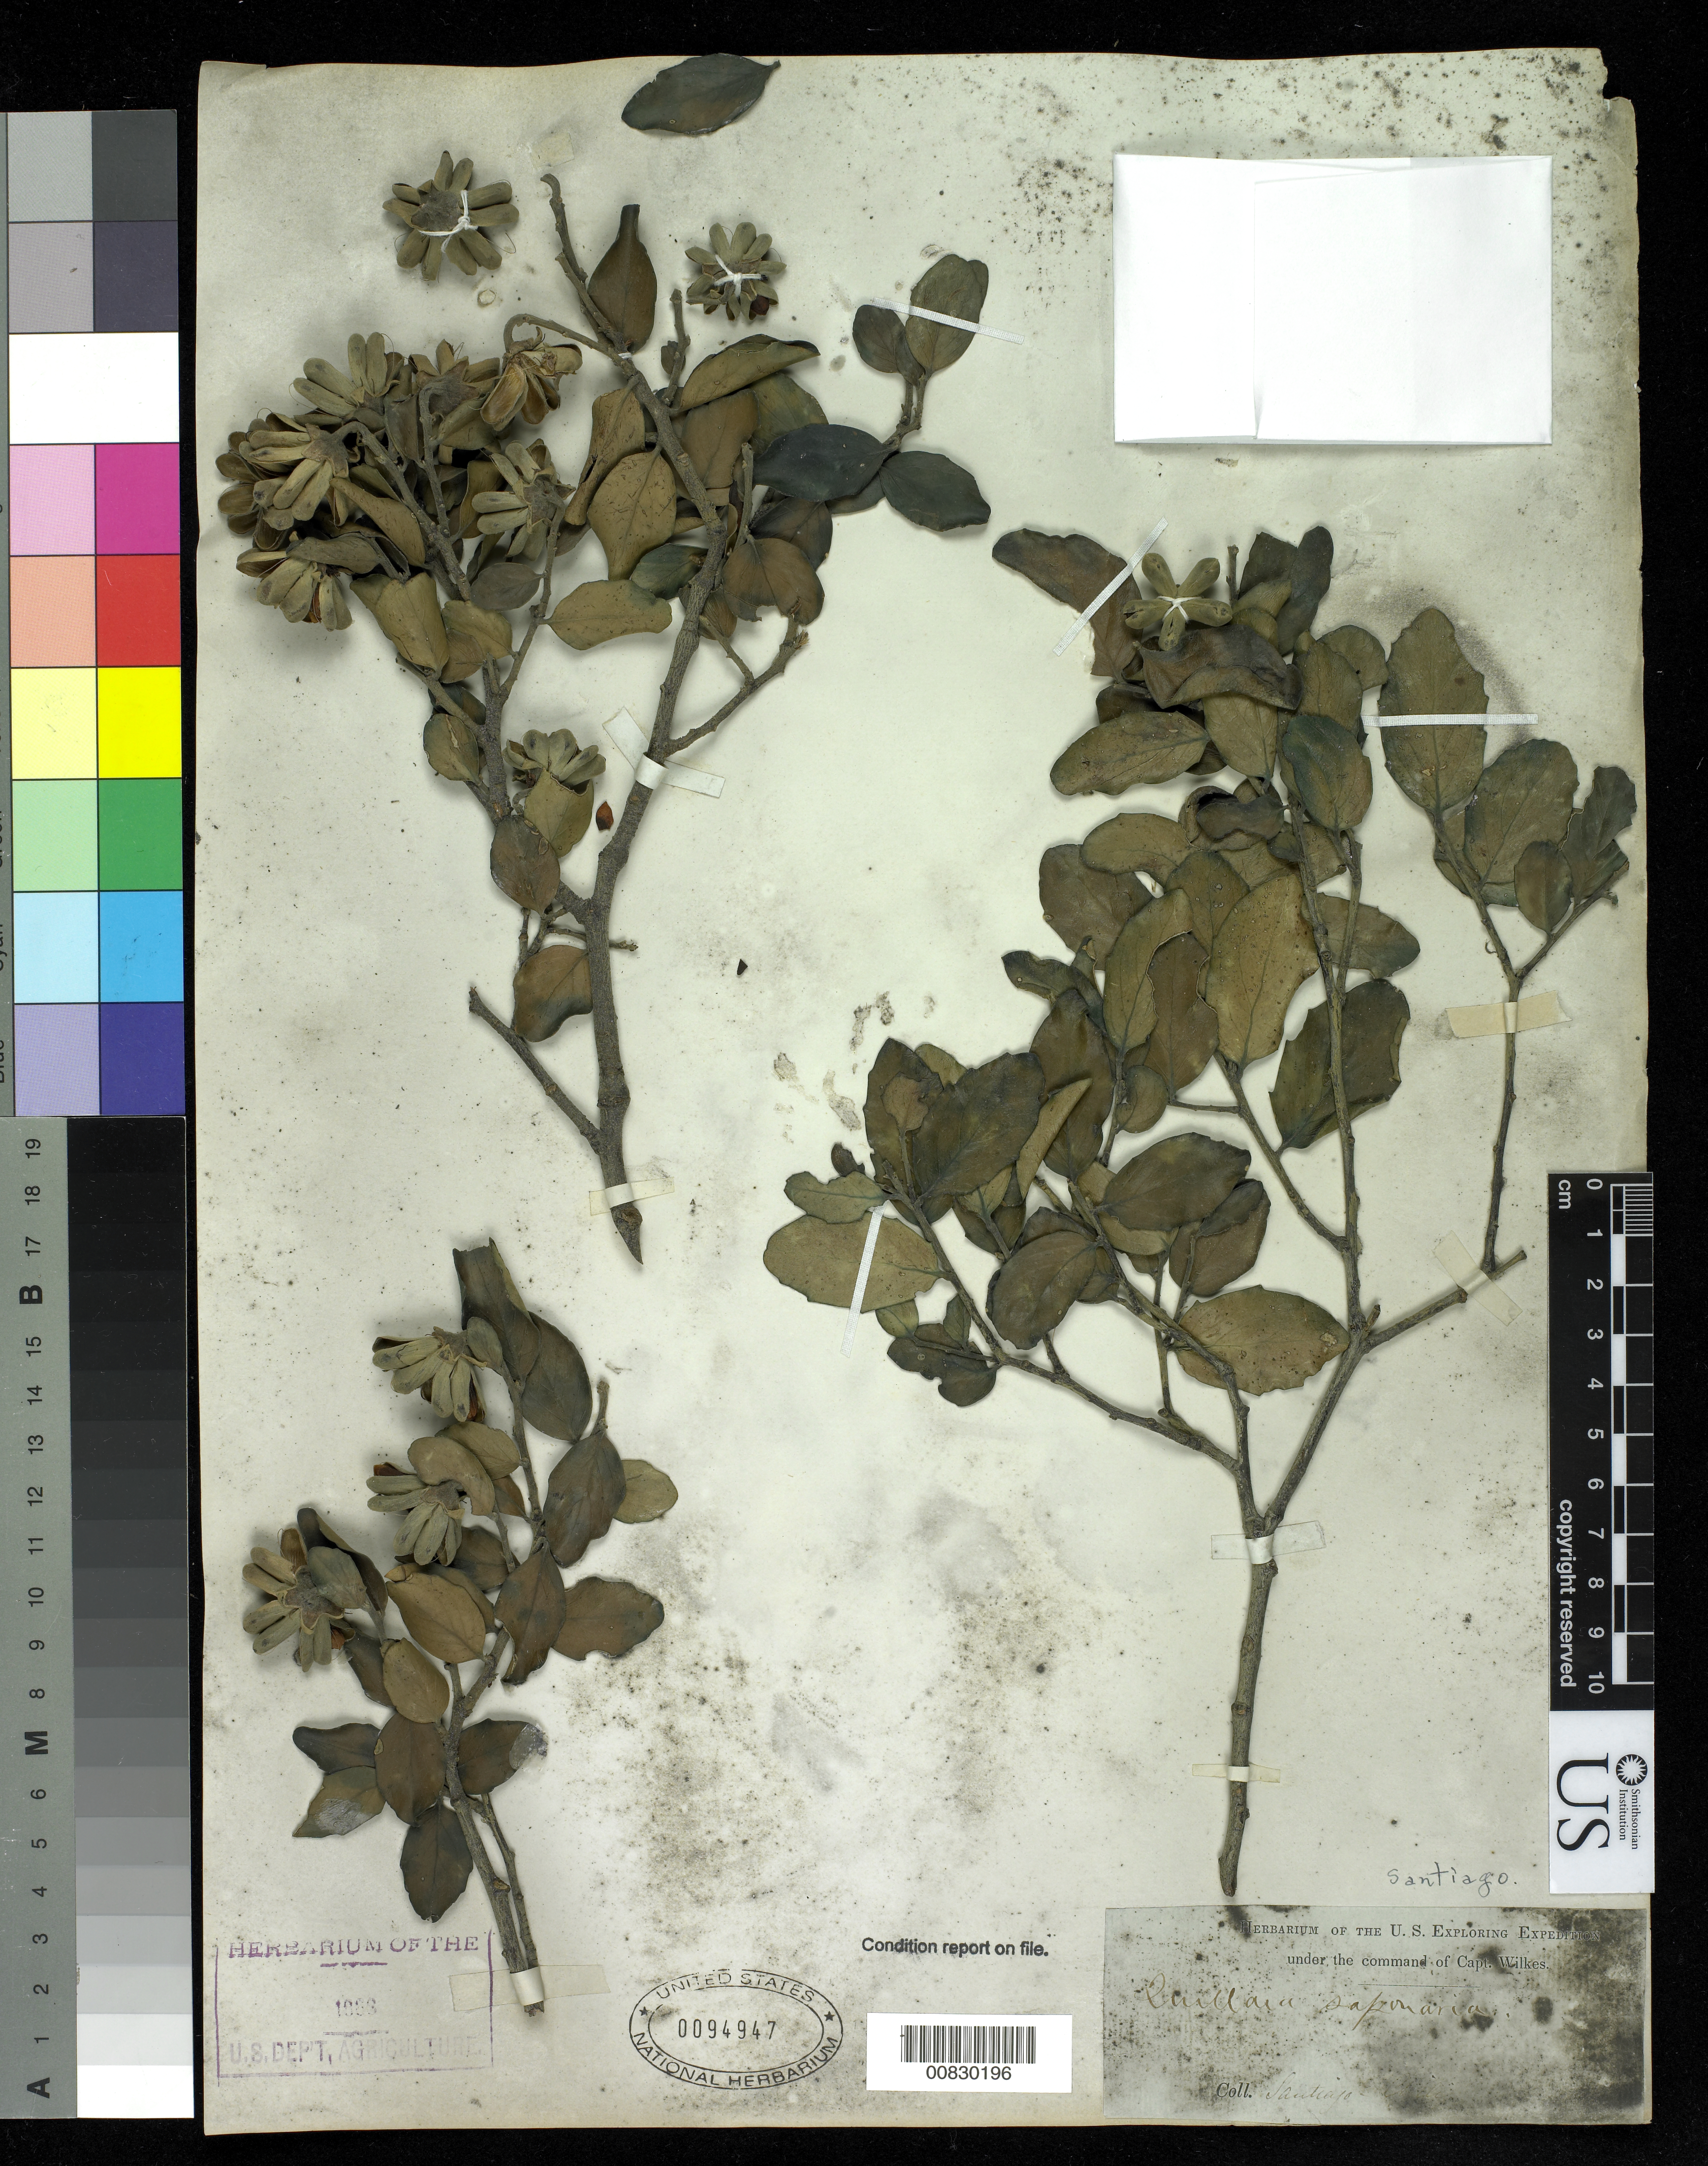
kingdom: Plantae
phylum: Tracheophyta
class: Magnoliopsida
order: Fabales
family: Quillajaceae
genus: Quillaja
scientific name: Quillaja saponaria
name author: Molina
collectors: Wilkes Explor. Exped.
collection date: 1838/1842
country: Chile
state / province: Región Metropolitana (RM)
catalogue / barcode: US 94947